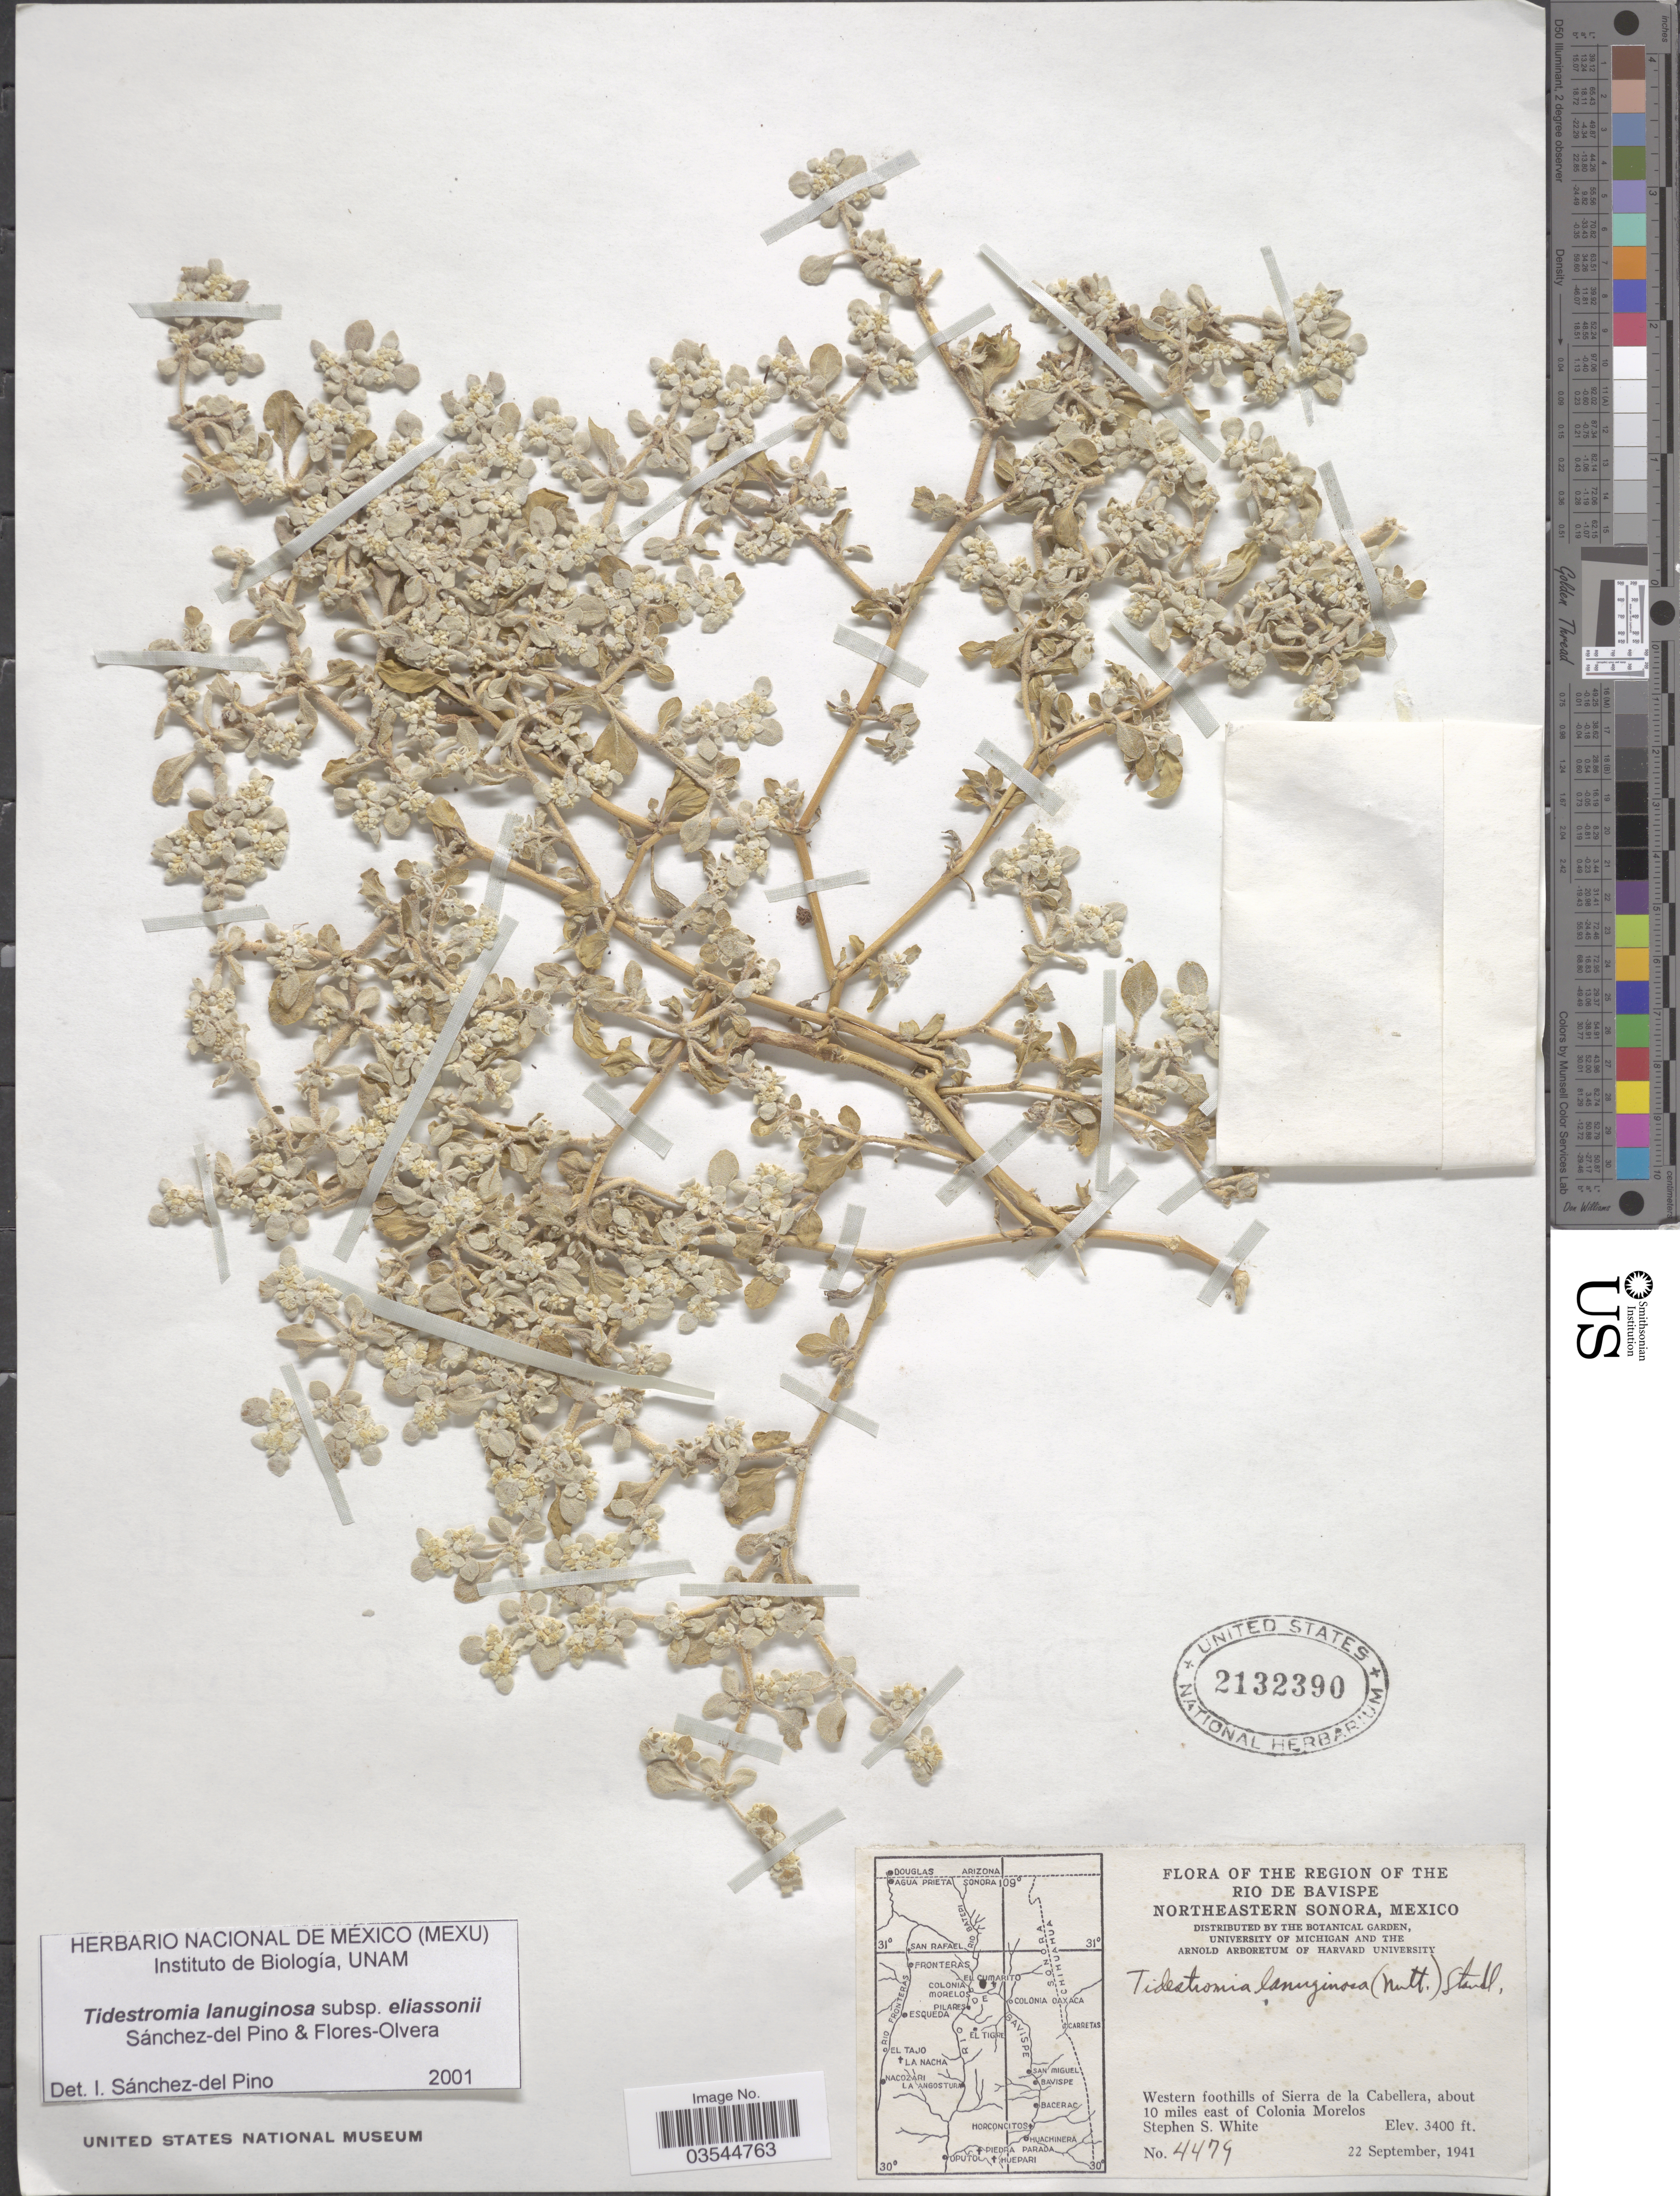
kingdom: Plantae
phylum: Tracheophyta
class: Magnoliopsida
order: Caryophyllales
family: Amaranthaceae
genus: Tidestromia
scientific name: Tidestromia lanuginosa subsp. eliassoniana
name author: Sánch. Pino & Flores Olv.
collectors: S. S. White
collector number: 4479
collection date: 1941-09-22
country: Mexico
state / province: Sonora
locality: The Region of The Rio de Bavispe. Northeastern Sonora. Western foothills of Sierra de la Cabellera, about 10 miles east of Colonia Morelos.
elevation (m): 1036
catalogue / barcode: US 2132390